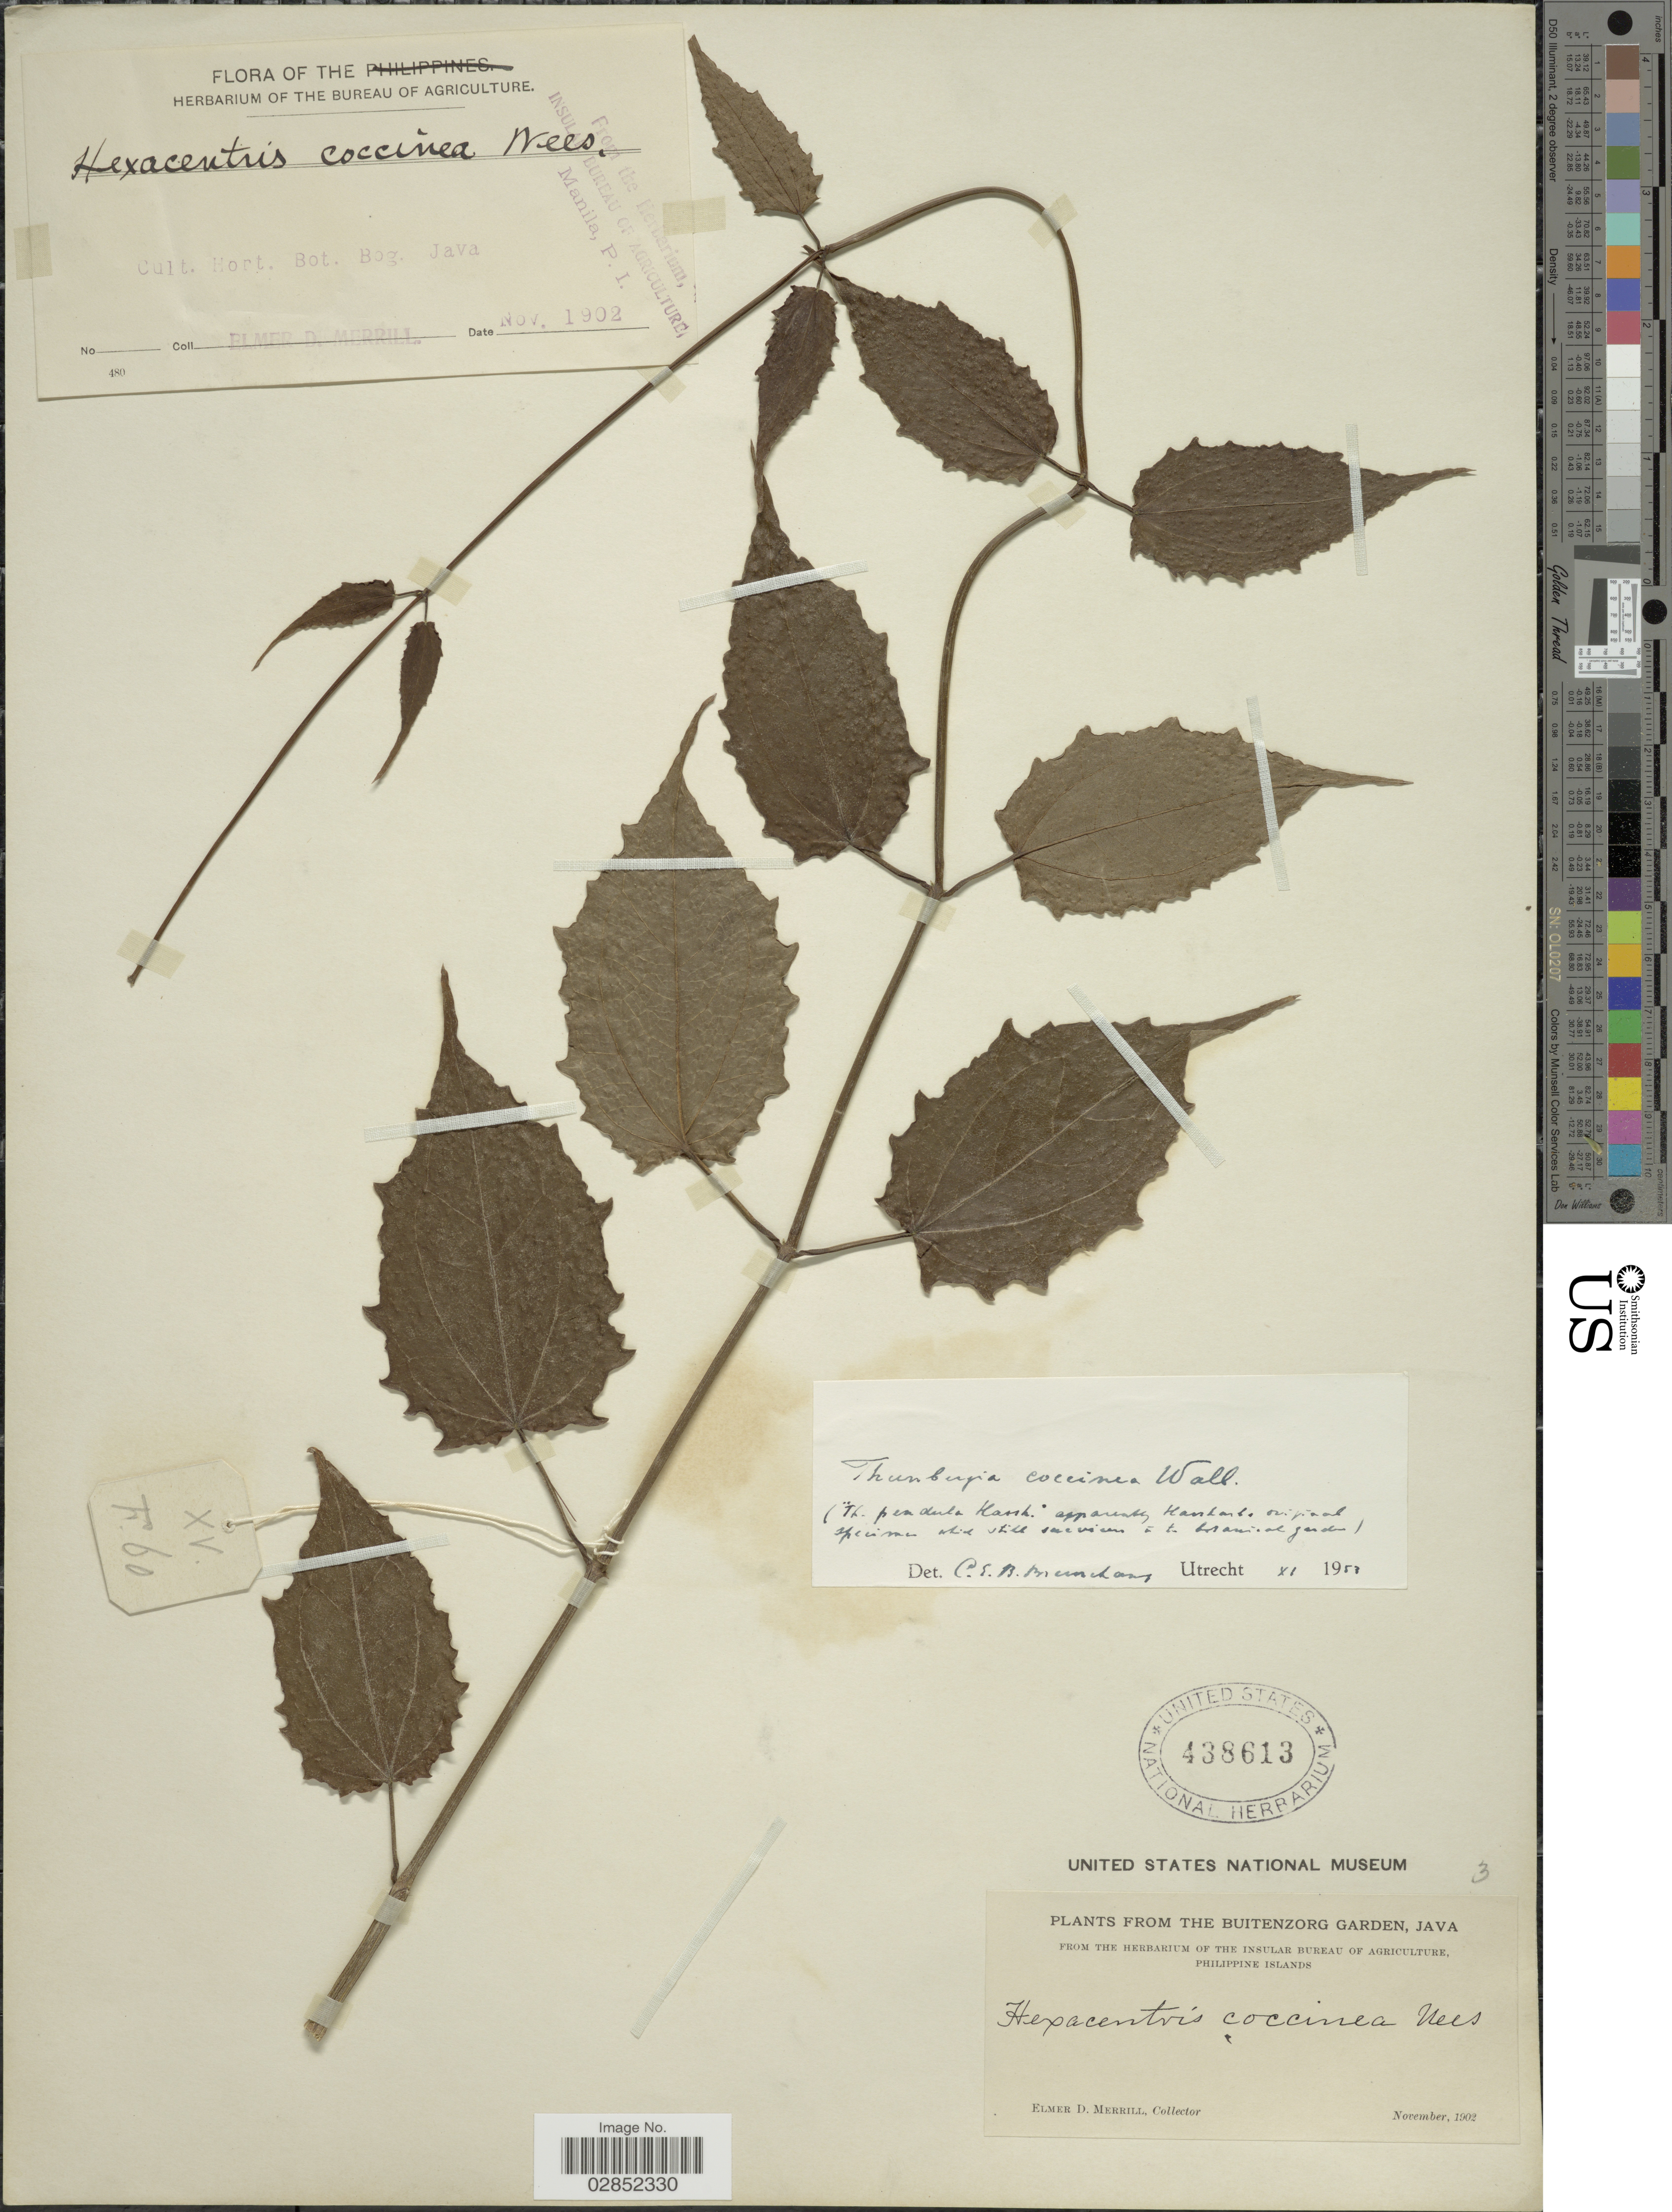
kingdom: Plantae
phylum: Tracheophyta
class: Magnoliopsida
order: Lamiales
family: Acanthaceae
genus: Thunbergia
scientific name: Thunbergia coccinea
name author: Wall.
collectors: E. D. Merrill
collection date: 1902-11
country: Indonesia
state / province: Java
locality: The Buitenzorg Garden, Java. Hort. Bog. Java.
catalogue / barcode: US 438613